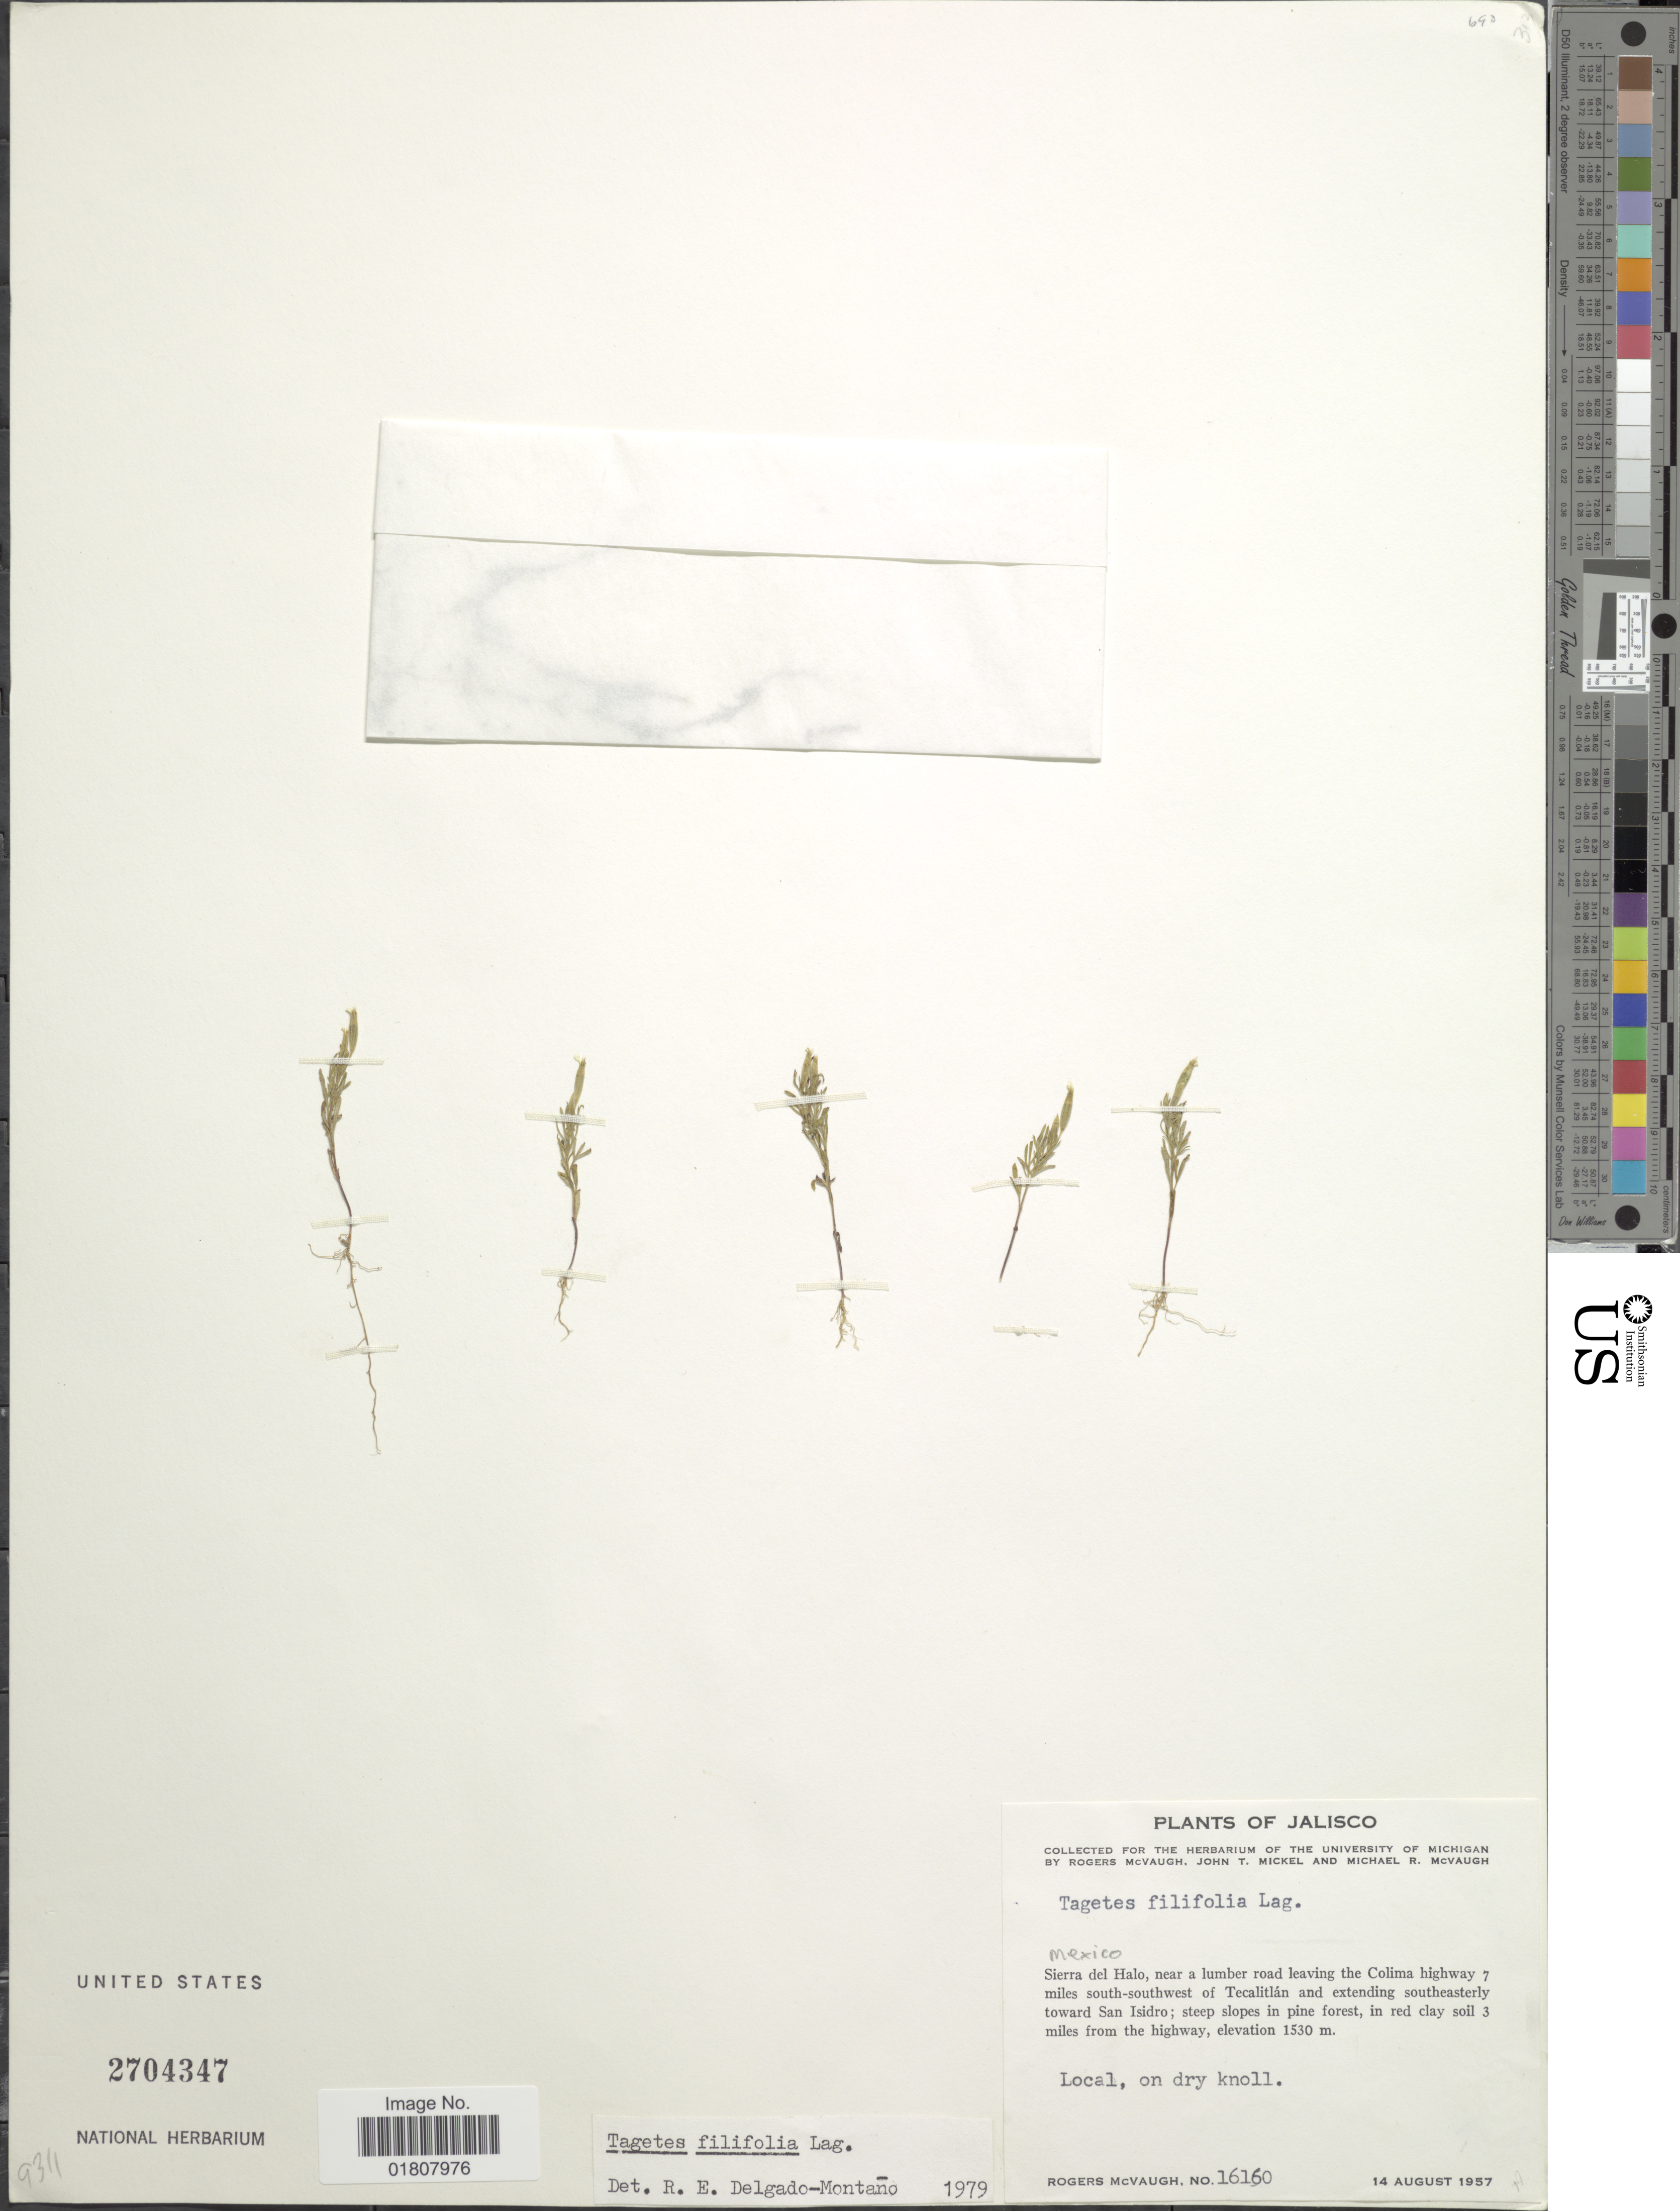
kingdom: Plantae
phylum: Tracheophyta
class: Magnoliopsida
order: Asterales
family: Asteraceae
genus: Tagetes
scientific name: Tagetes filifolia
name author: Lag.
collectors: R. McVaugh, J. T. Mickel & M. R. McVaugh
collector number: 16160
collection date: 1957-08-14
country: Mexico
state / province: Jalisco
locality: Sierra del Halo, near a lumber road leaving the Colima highway 7 miles south-southwest of Tecalitlan and extending southeasterly toward San Isidro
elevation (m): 1530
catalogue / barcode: US 2704347